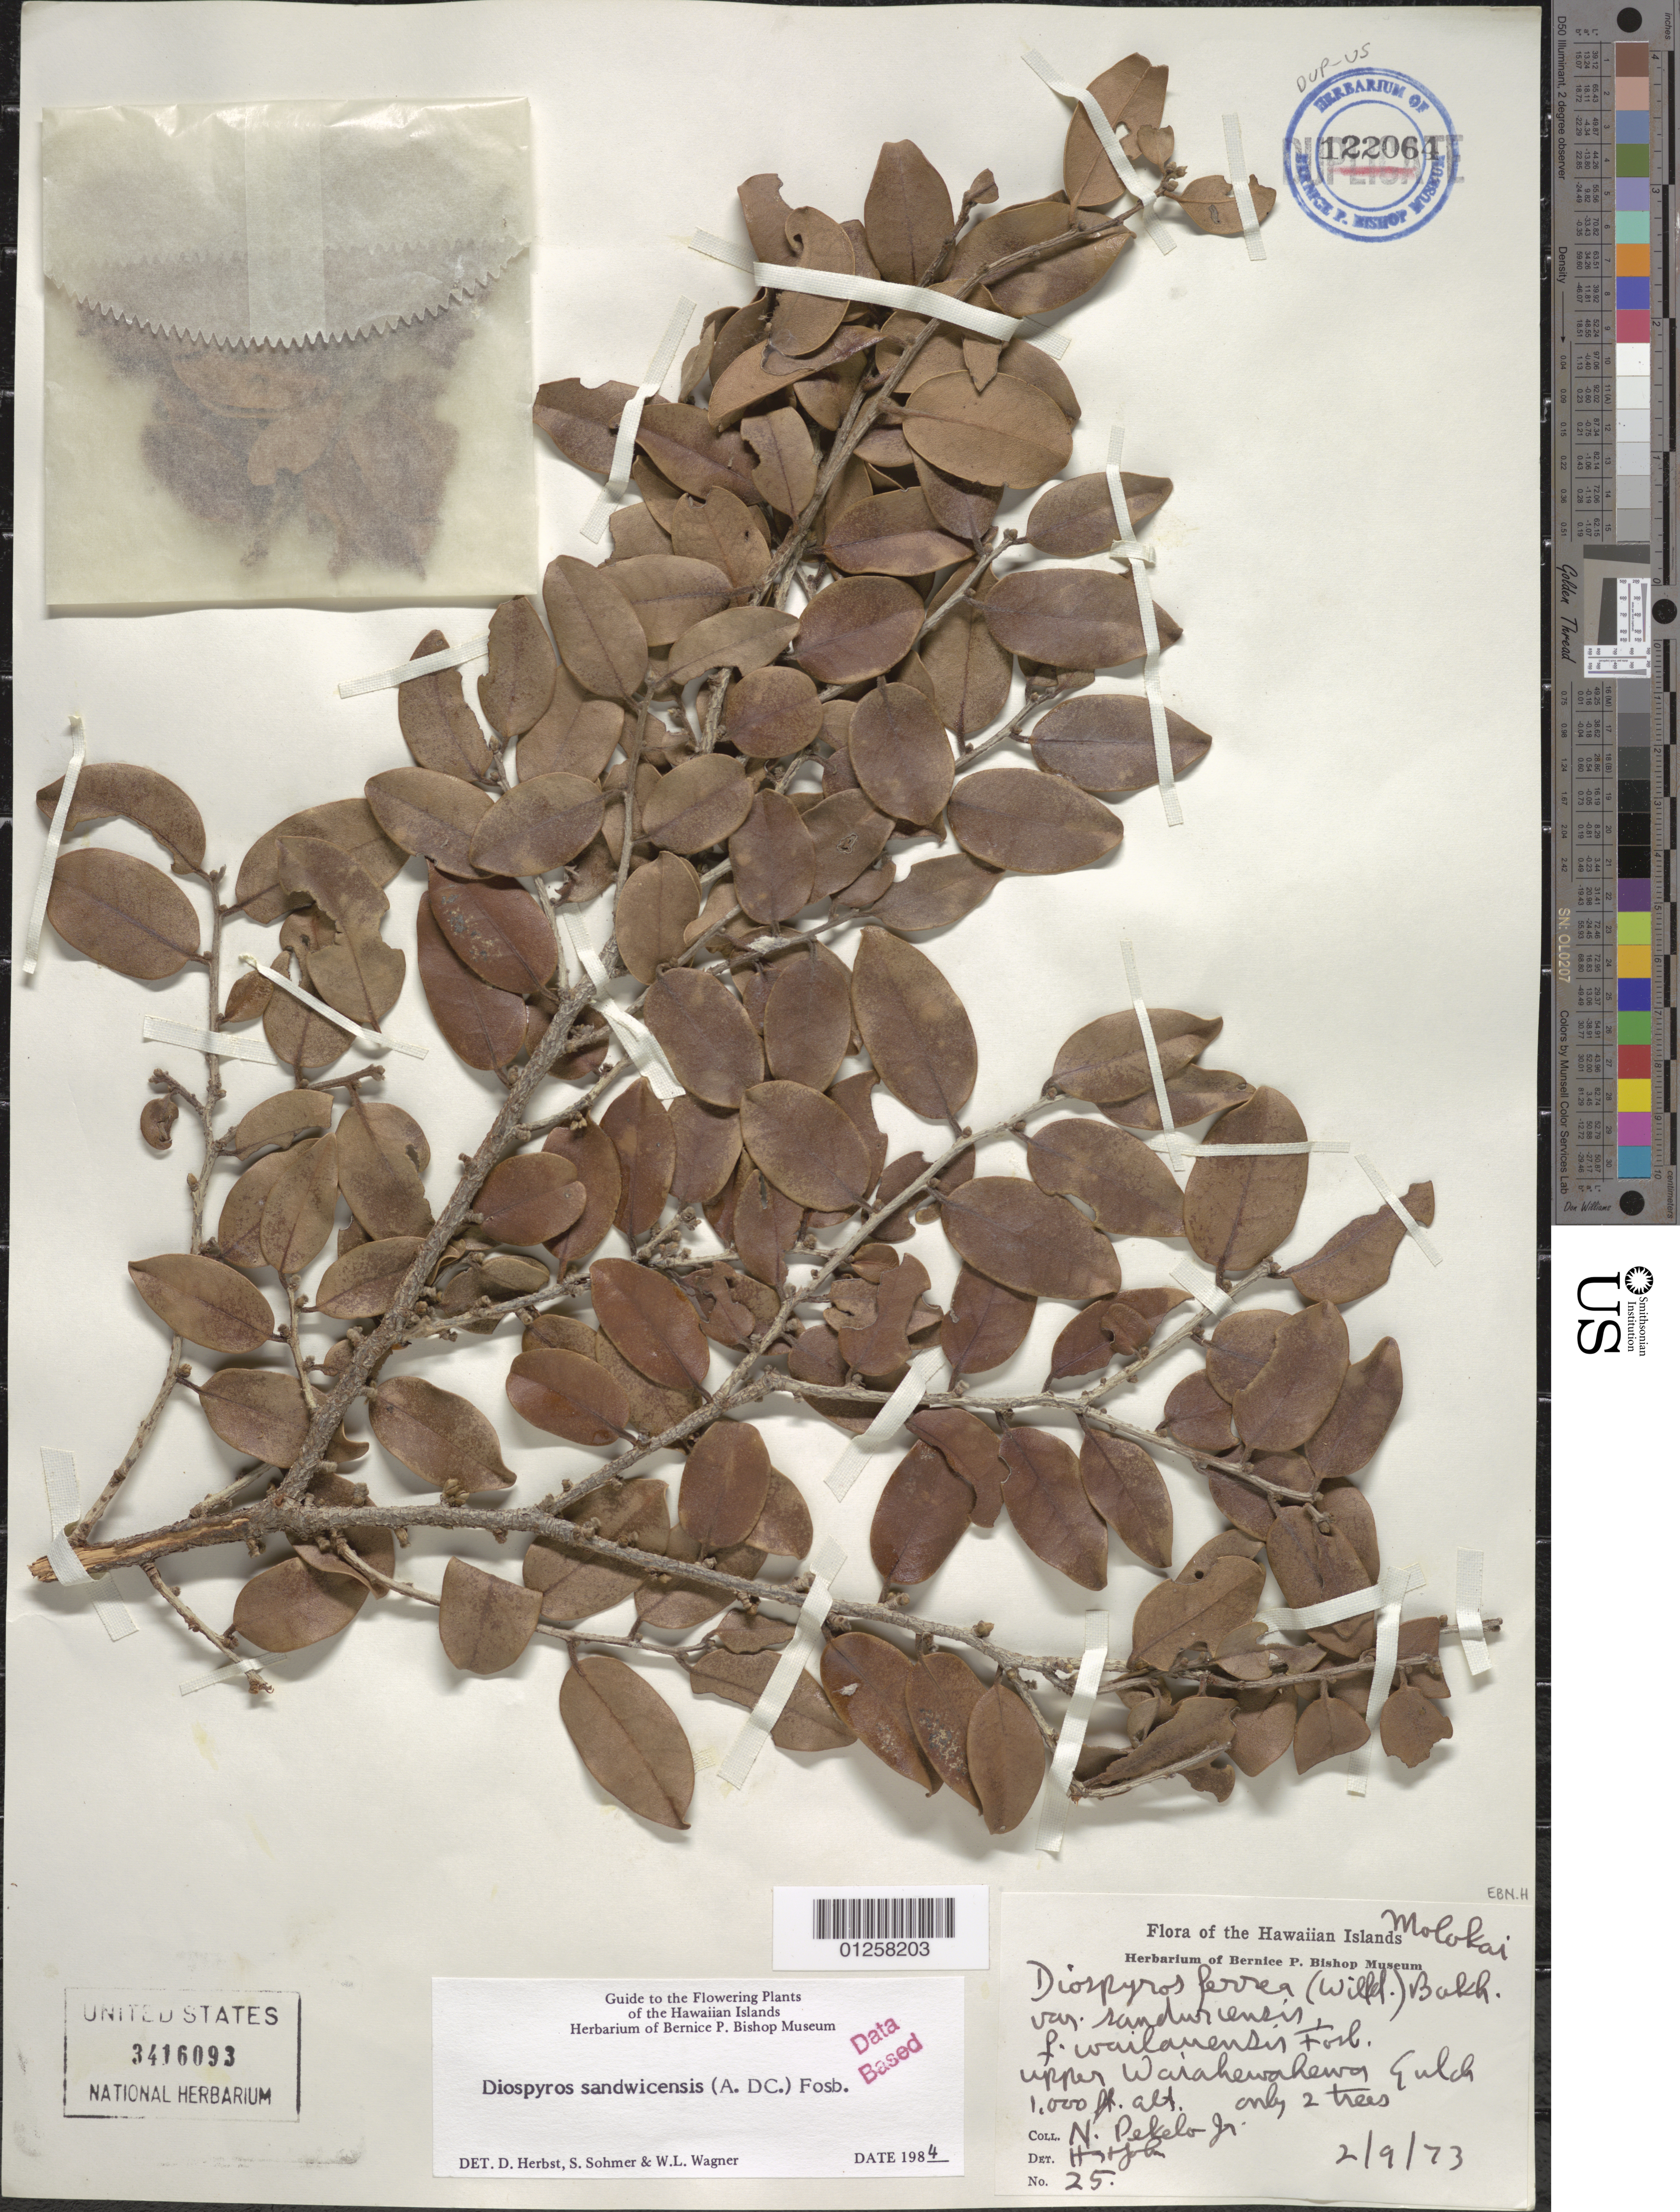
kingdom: Plantae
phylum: Tracheophyta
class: Magnoliopsida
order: Ericales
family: Ebenaceae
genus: Diospyros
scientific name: Diospyros sandwicensis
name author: (A. DC.) Fosberg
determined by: Herbst, D. R.; Sohmer, S. H.; Wagner, W. L.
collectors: N. Pekelo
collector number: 25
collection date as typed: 2/9/73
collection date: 1973-02-09 or 1973-09-02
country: United States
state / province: Hawaii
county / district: Maui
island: Moloka'i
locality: Upper Waiahewahewa Gulch.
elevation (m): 305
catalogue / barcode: US 3416093